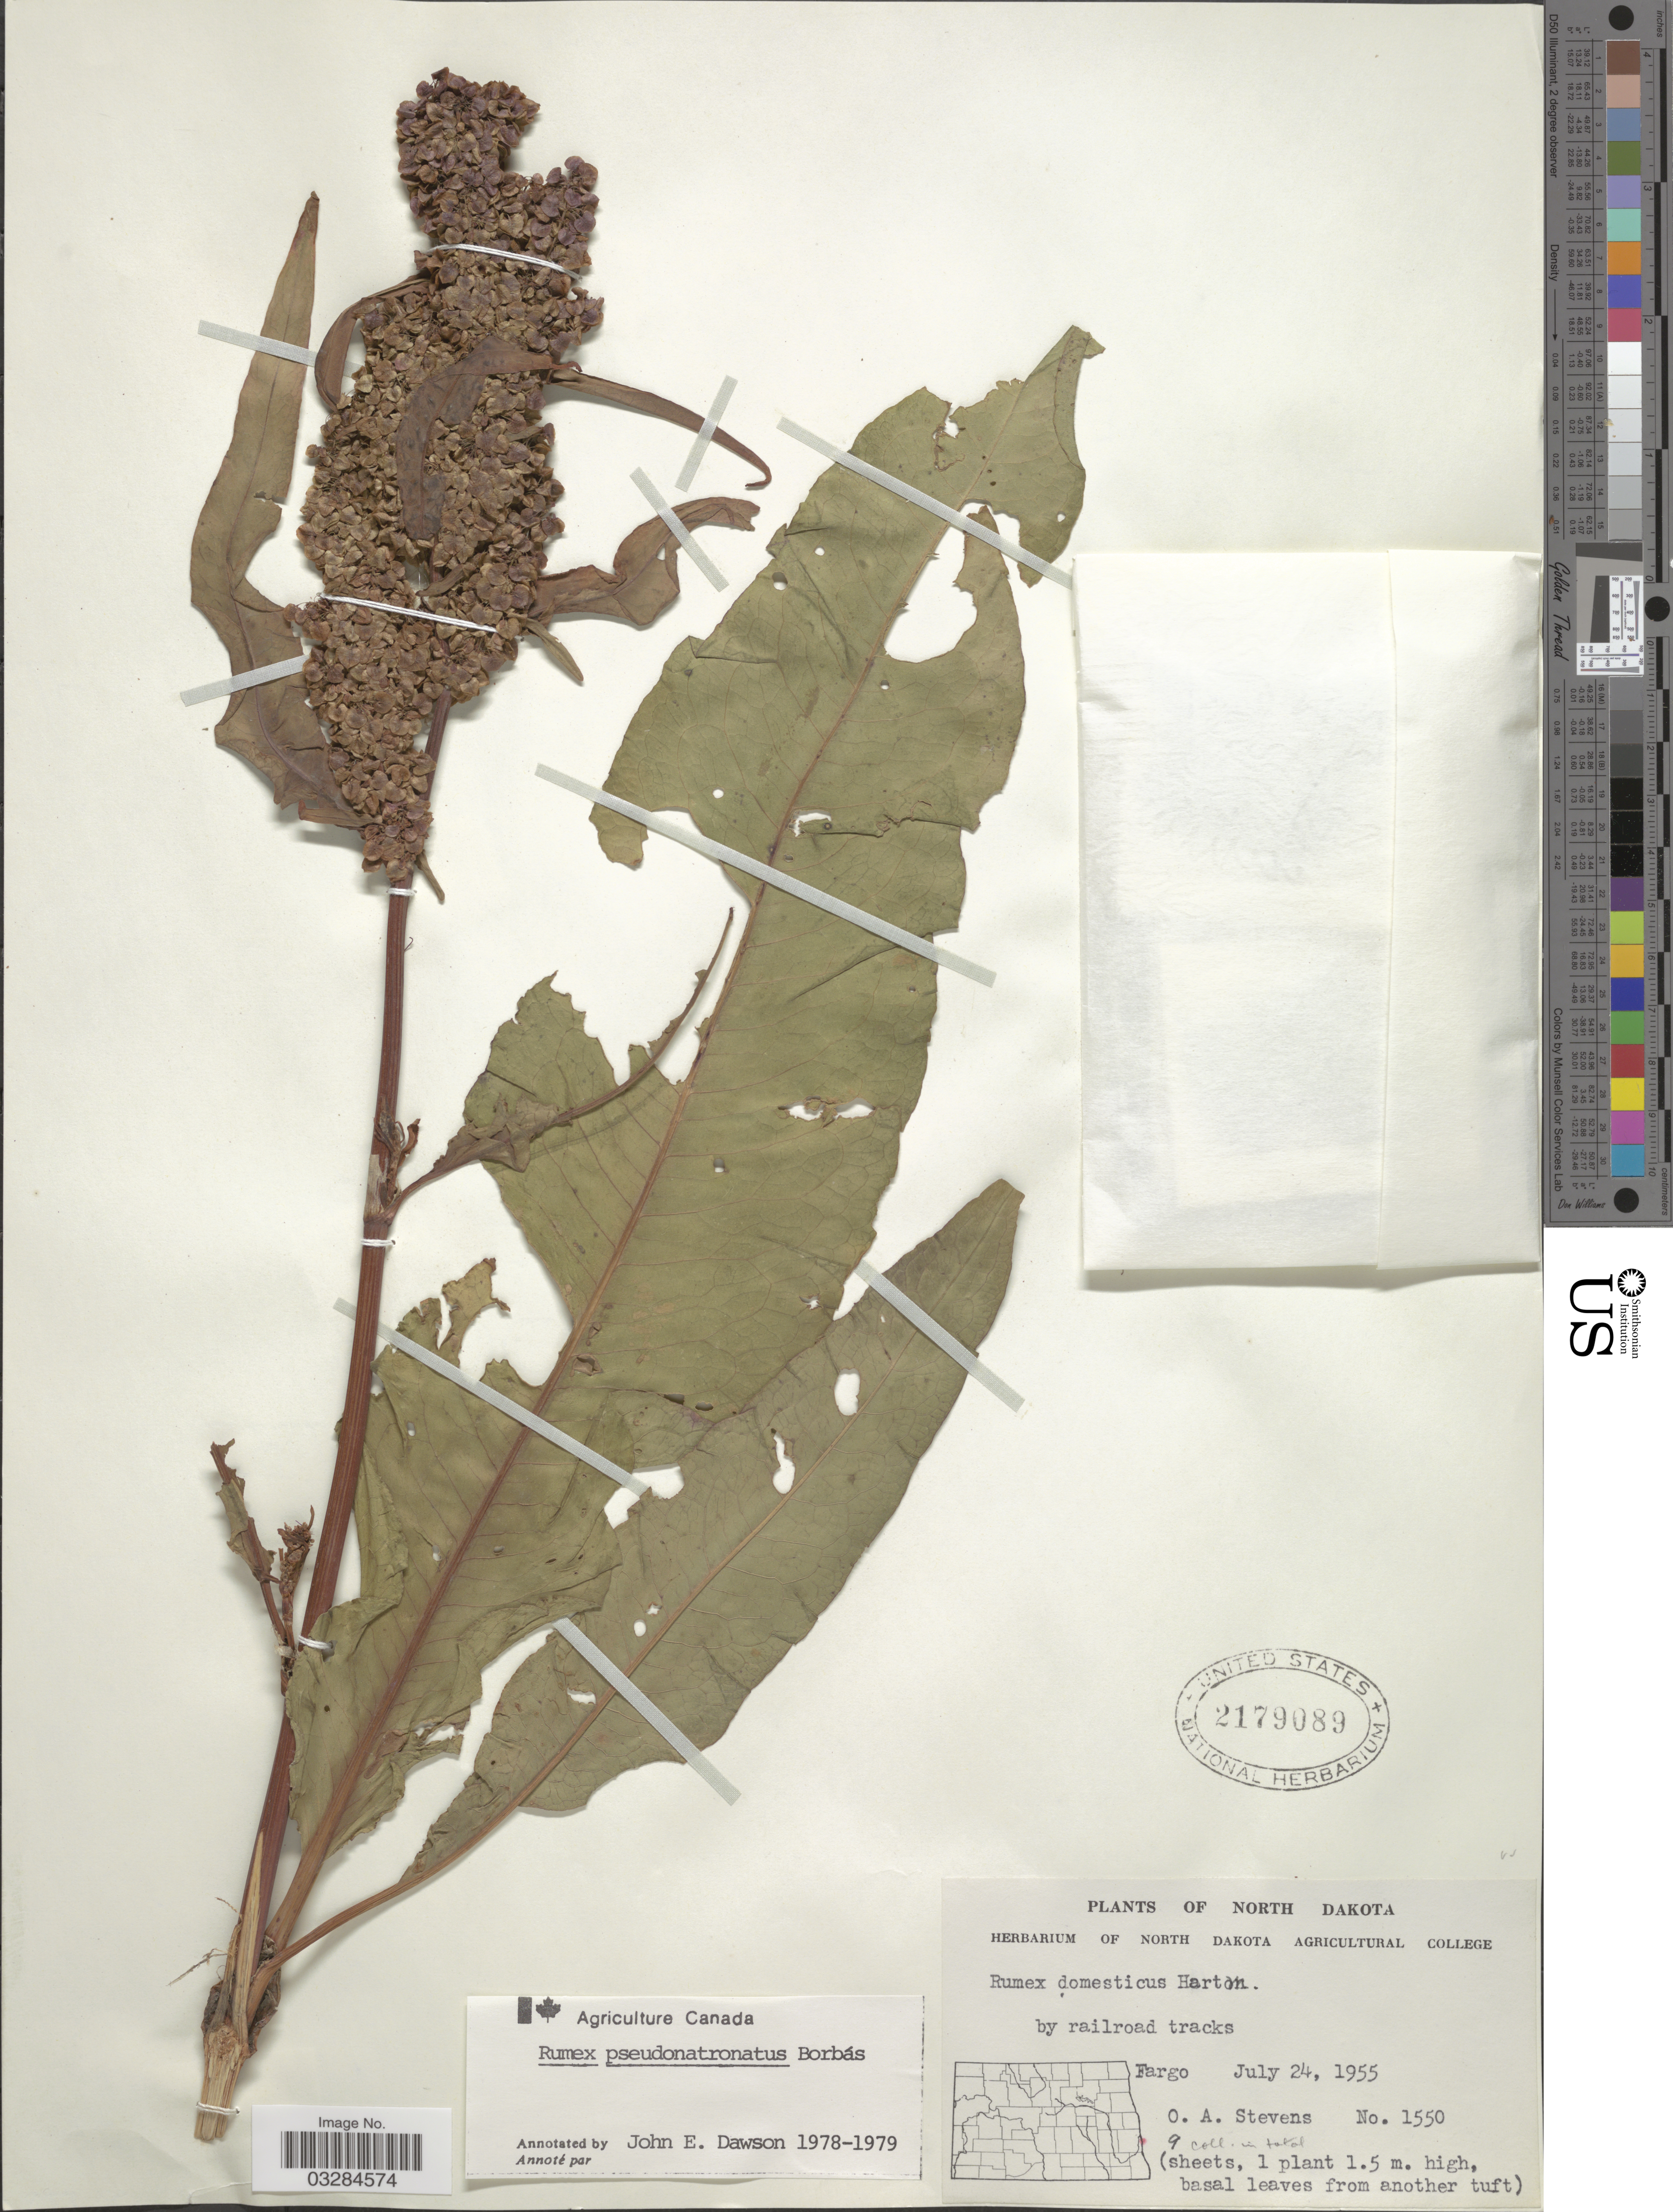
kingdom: Plantae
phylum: Tracheophyta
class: Magnoliopsida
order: Caryophyllales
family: Polygonaceae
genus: Rumex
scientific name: Rumex pseudonatronatus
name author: (Borbás) Murb.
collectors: O. A. Stevens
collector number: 1550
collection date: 1955-07-24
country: United States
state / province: North Dakota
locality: Fargo.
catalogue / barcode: US 2179089